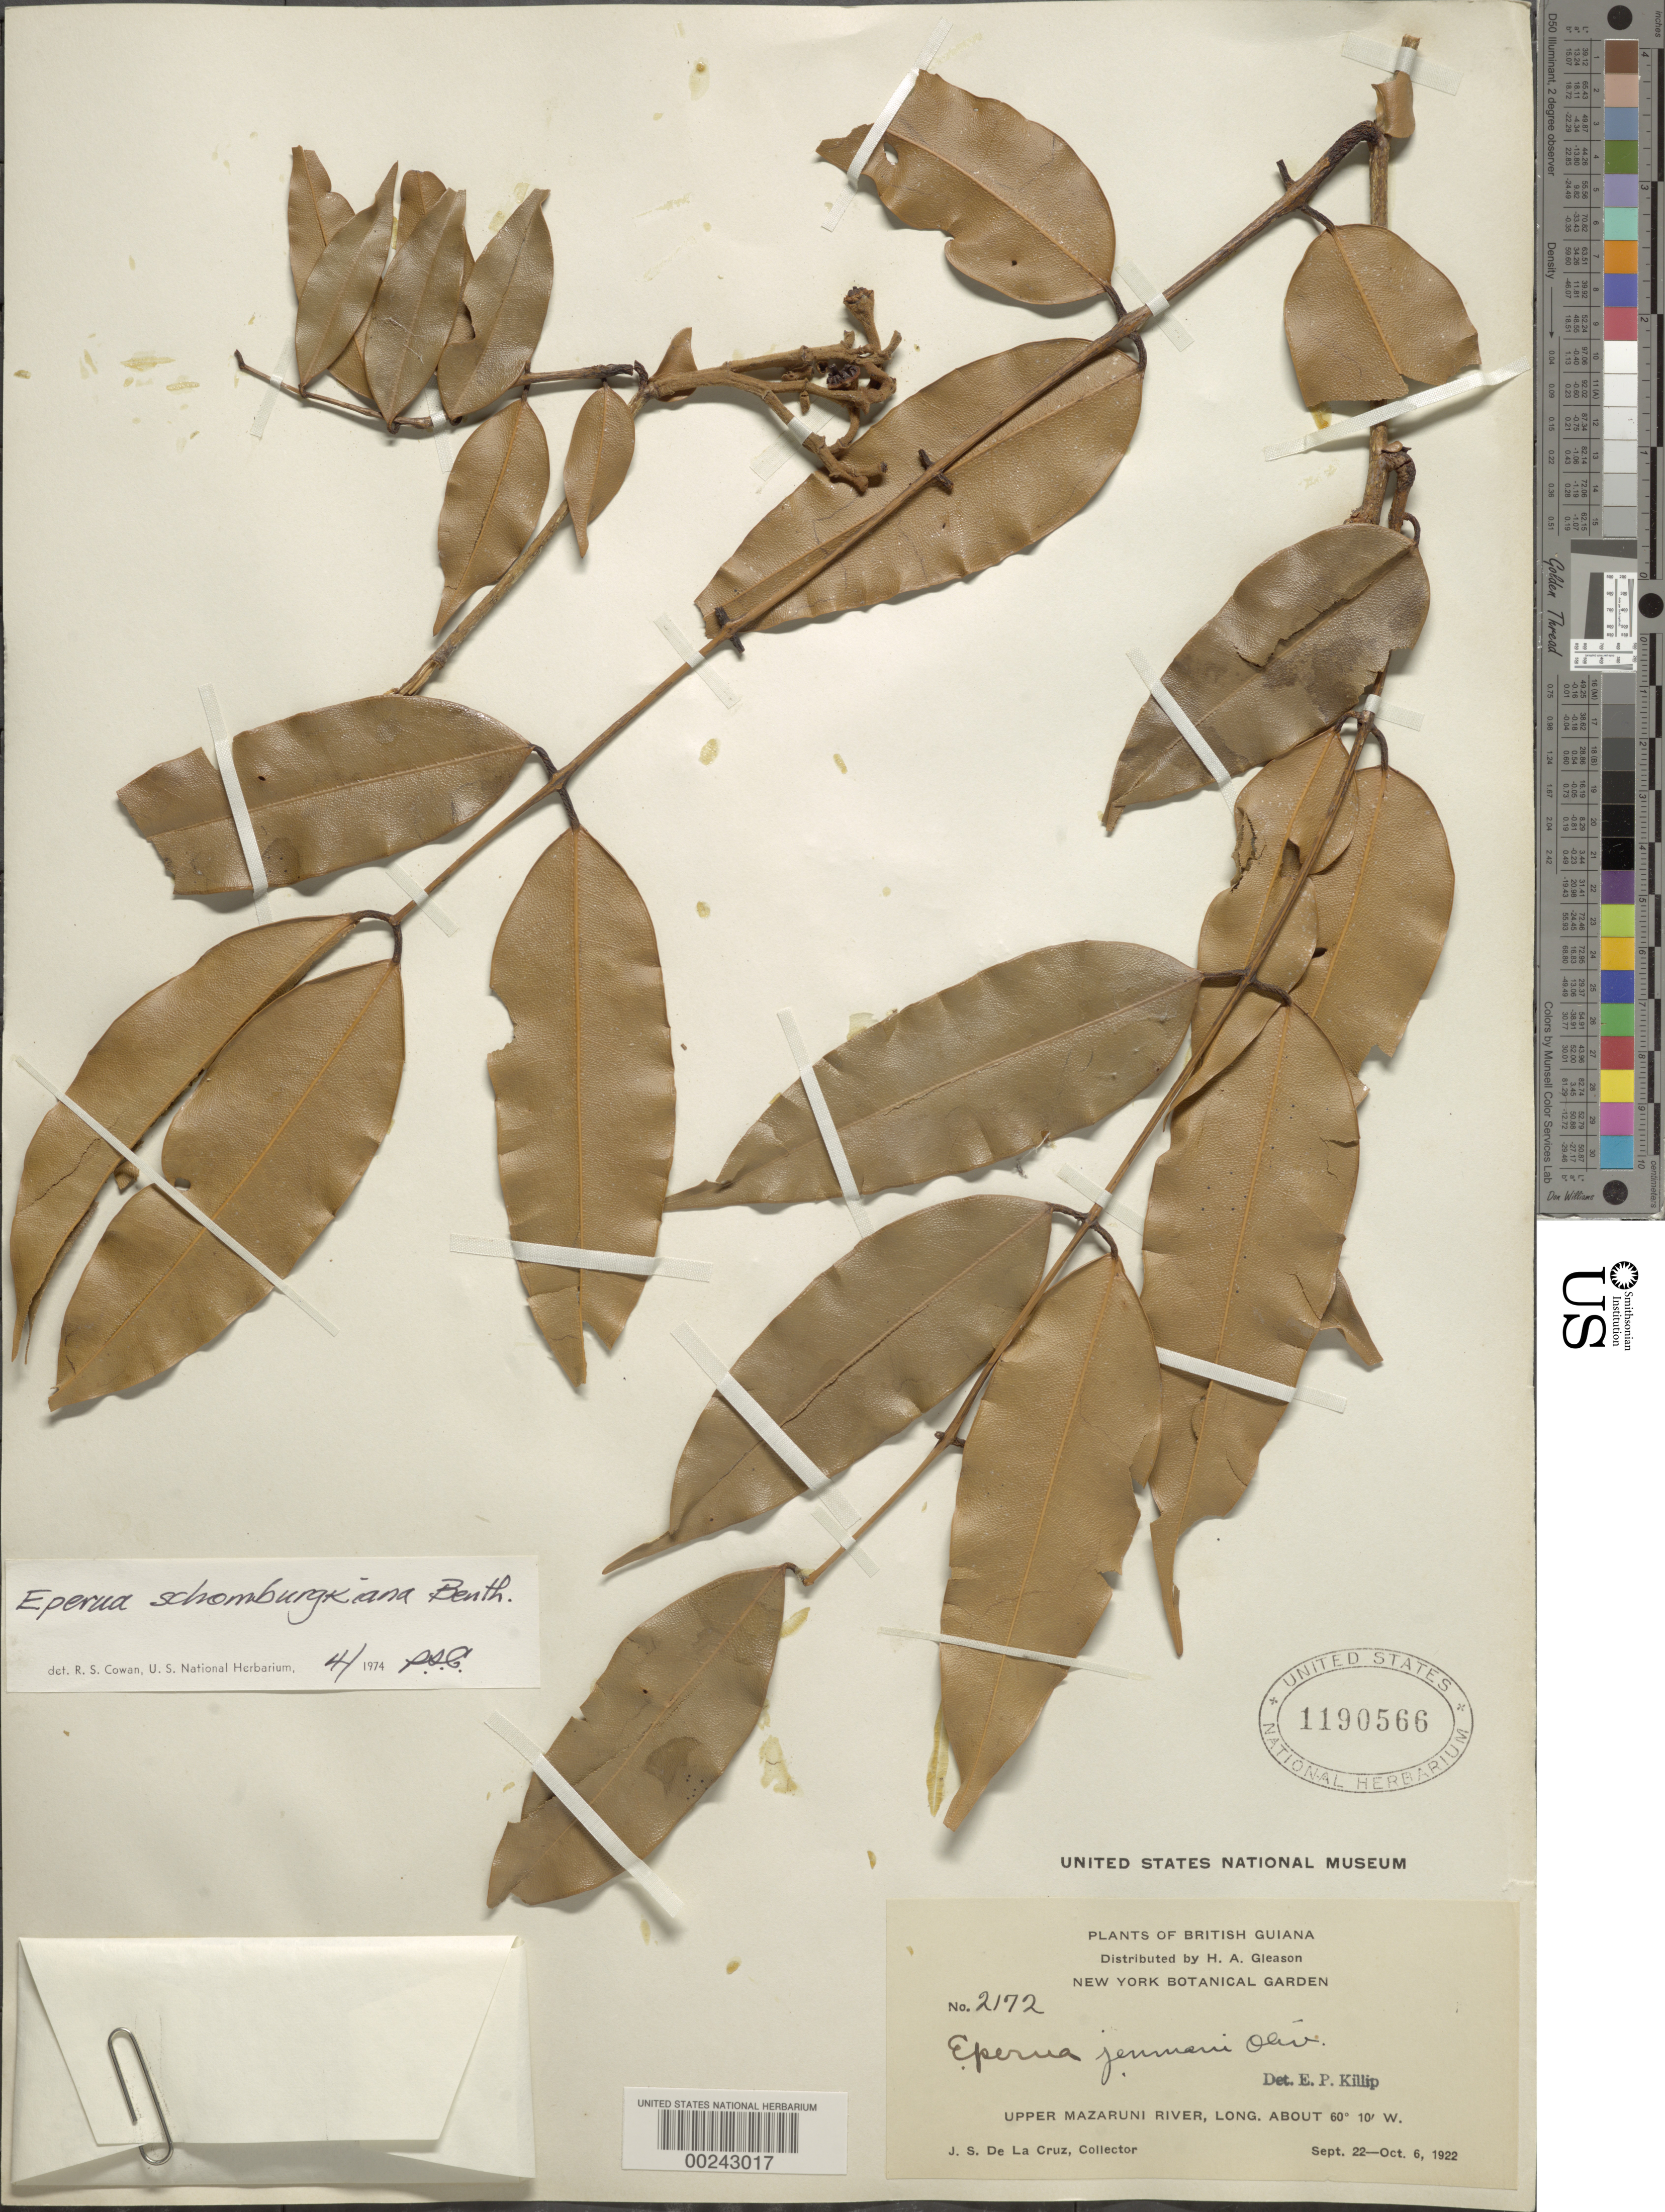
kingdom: Plantae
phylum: Tracheophyta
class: Magnoliopsida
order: Fabales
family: Fabaceae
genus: Eperua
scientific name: Eperua schomburgkiana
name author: Benth.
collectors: J. S. de la Cruz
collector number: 2172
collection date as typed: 22 Sep 1922 to 06 Oct 1922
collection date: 1922-09-22/1922-10-06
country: Guyana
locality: Upper mazaruni river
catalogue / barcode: US 1190566